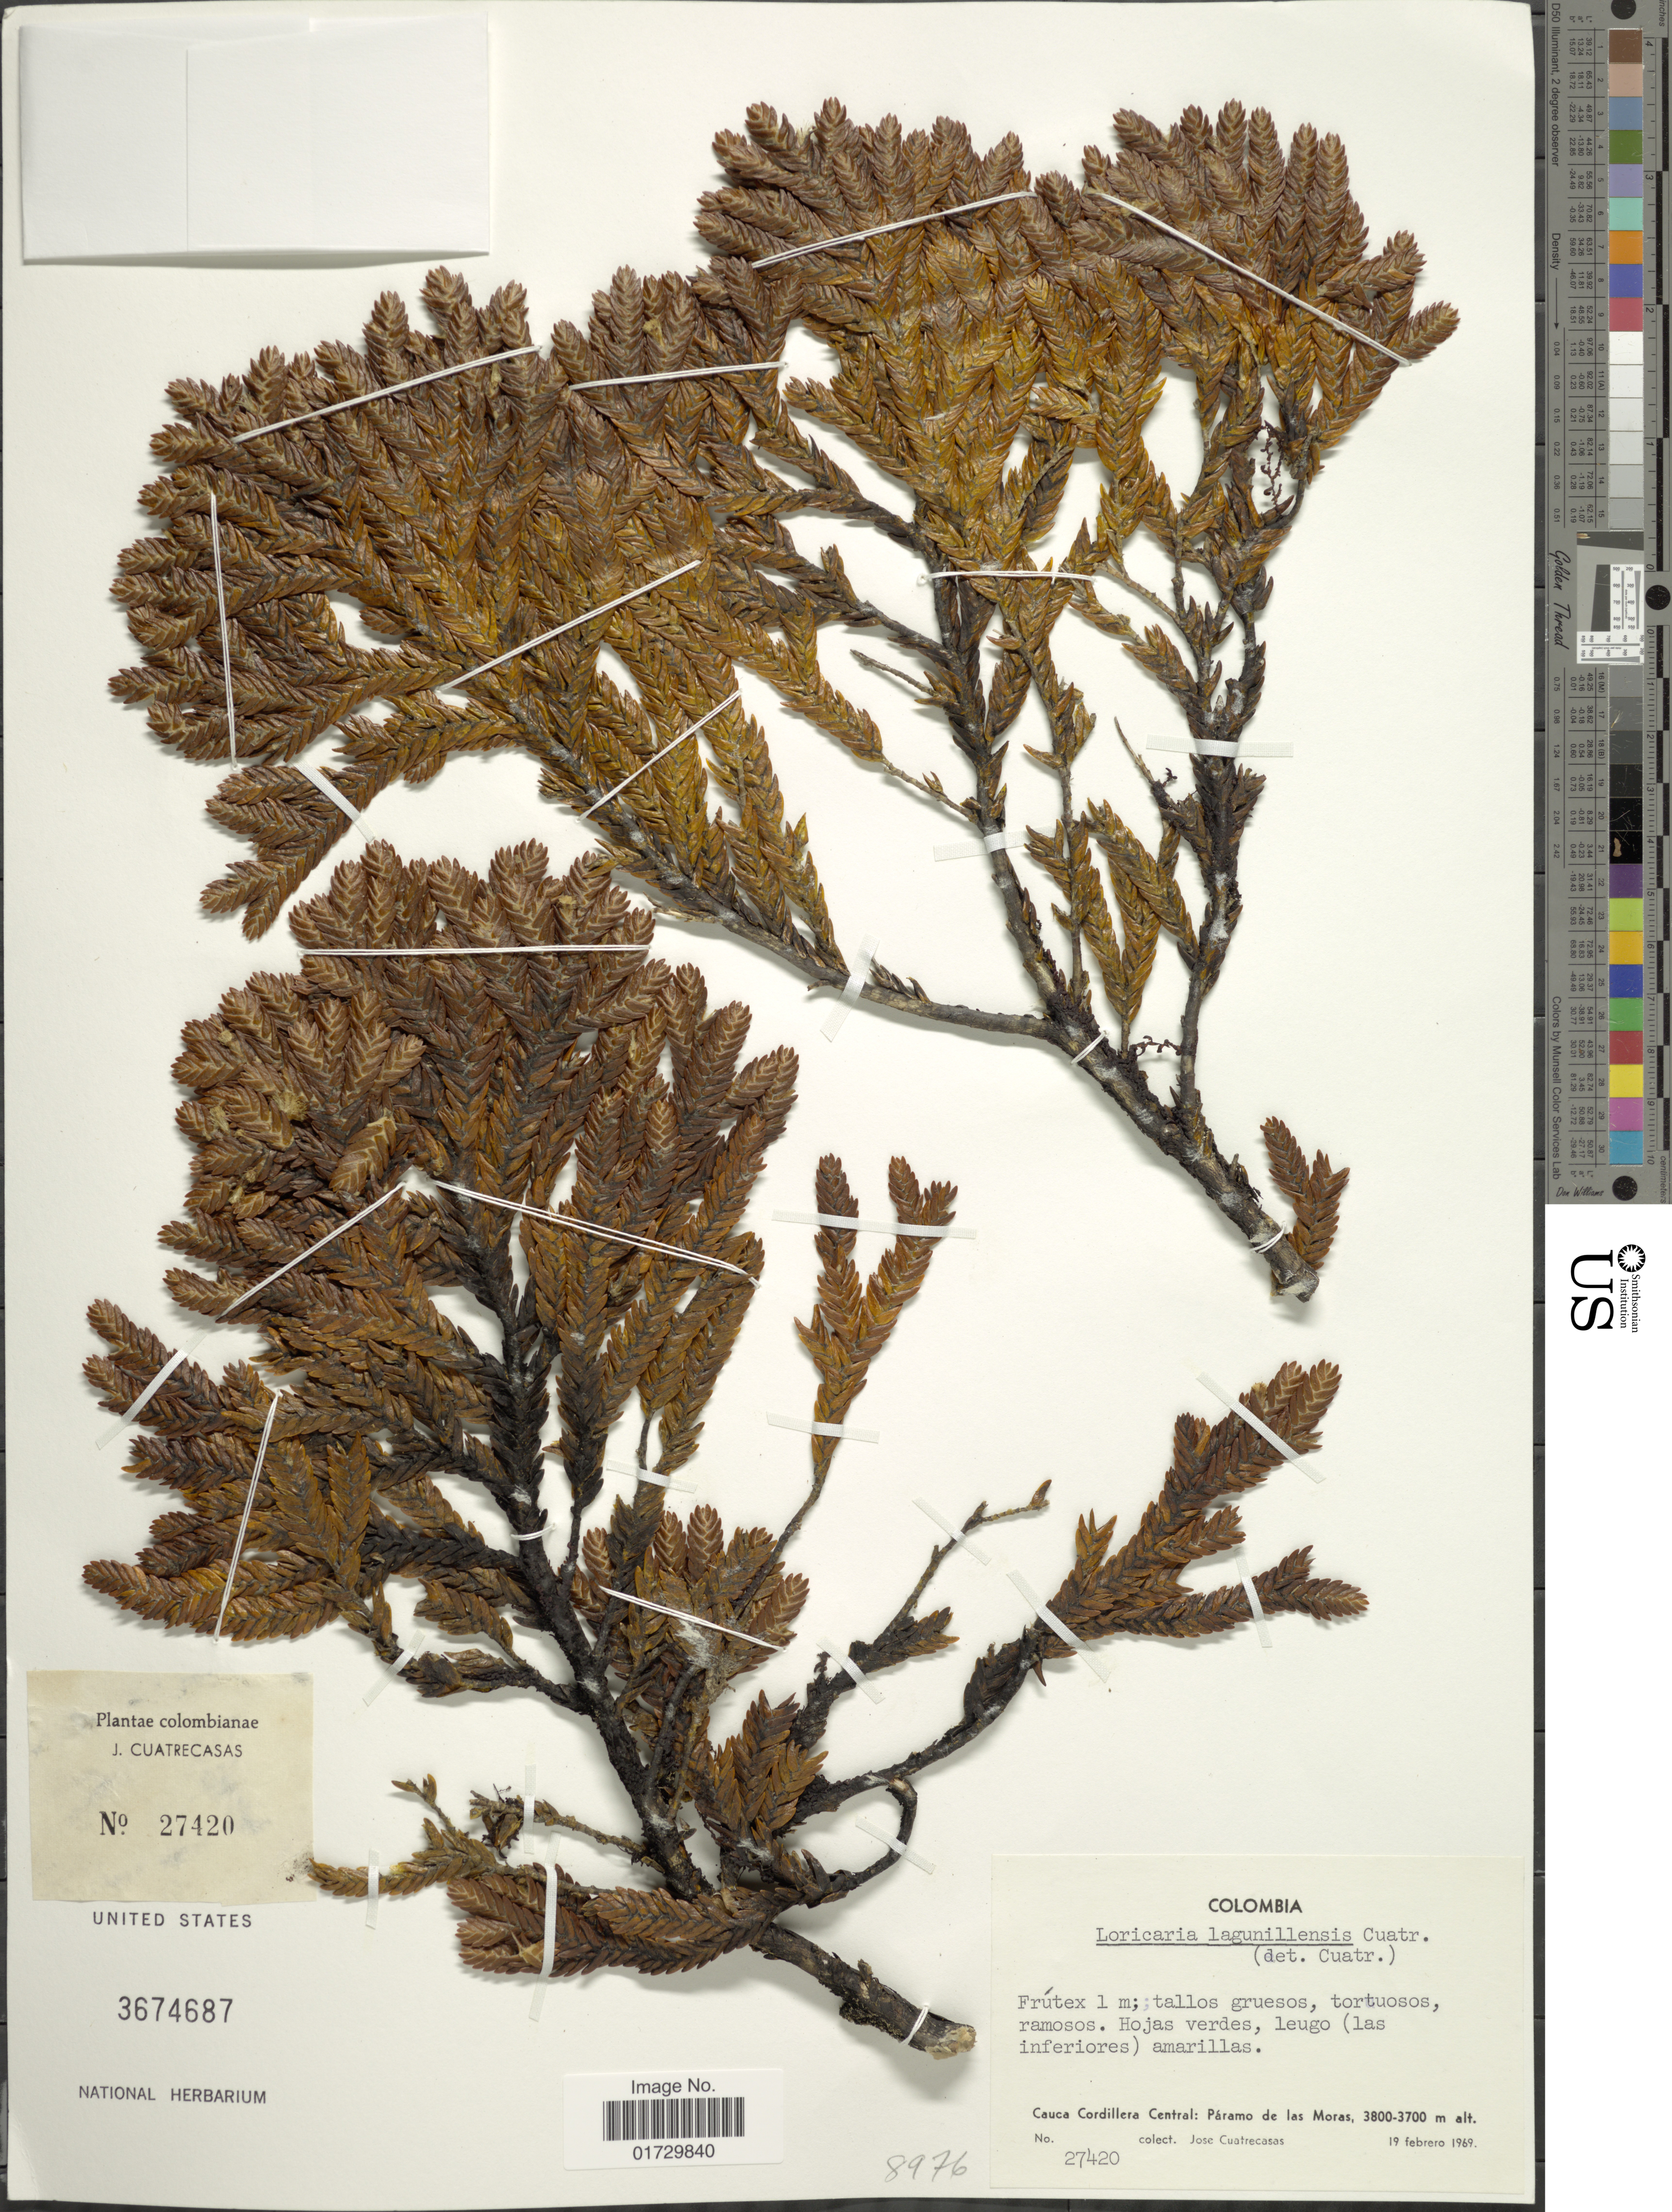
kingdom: Plantae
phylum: Tracheophyta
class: Magnoliopsida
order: Asterales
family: Asteraceae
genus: Loricaria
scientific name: Loricaria lagunillensis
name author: Cuatrec.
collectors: J. Cuatrecasas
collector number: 27420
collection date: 1969-02-19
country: Colombia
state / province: Cauca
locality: Cordillera Central: Paramo de la Moras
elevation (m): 3700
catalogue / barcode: US 3674687